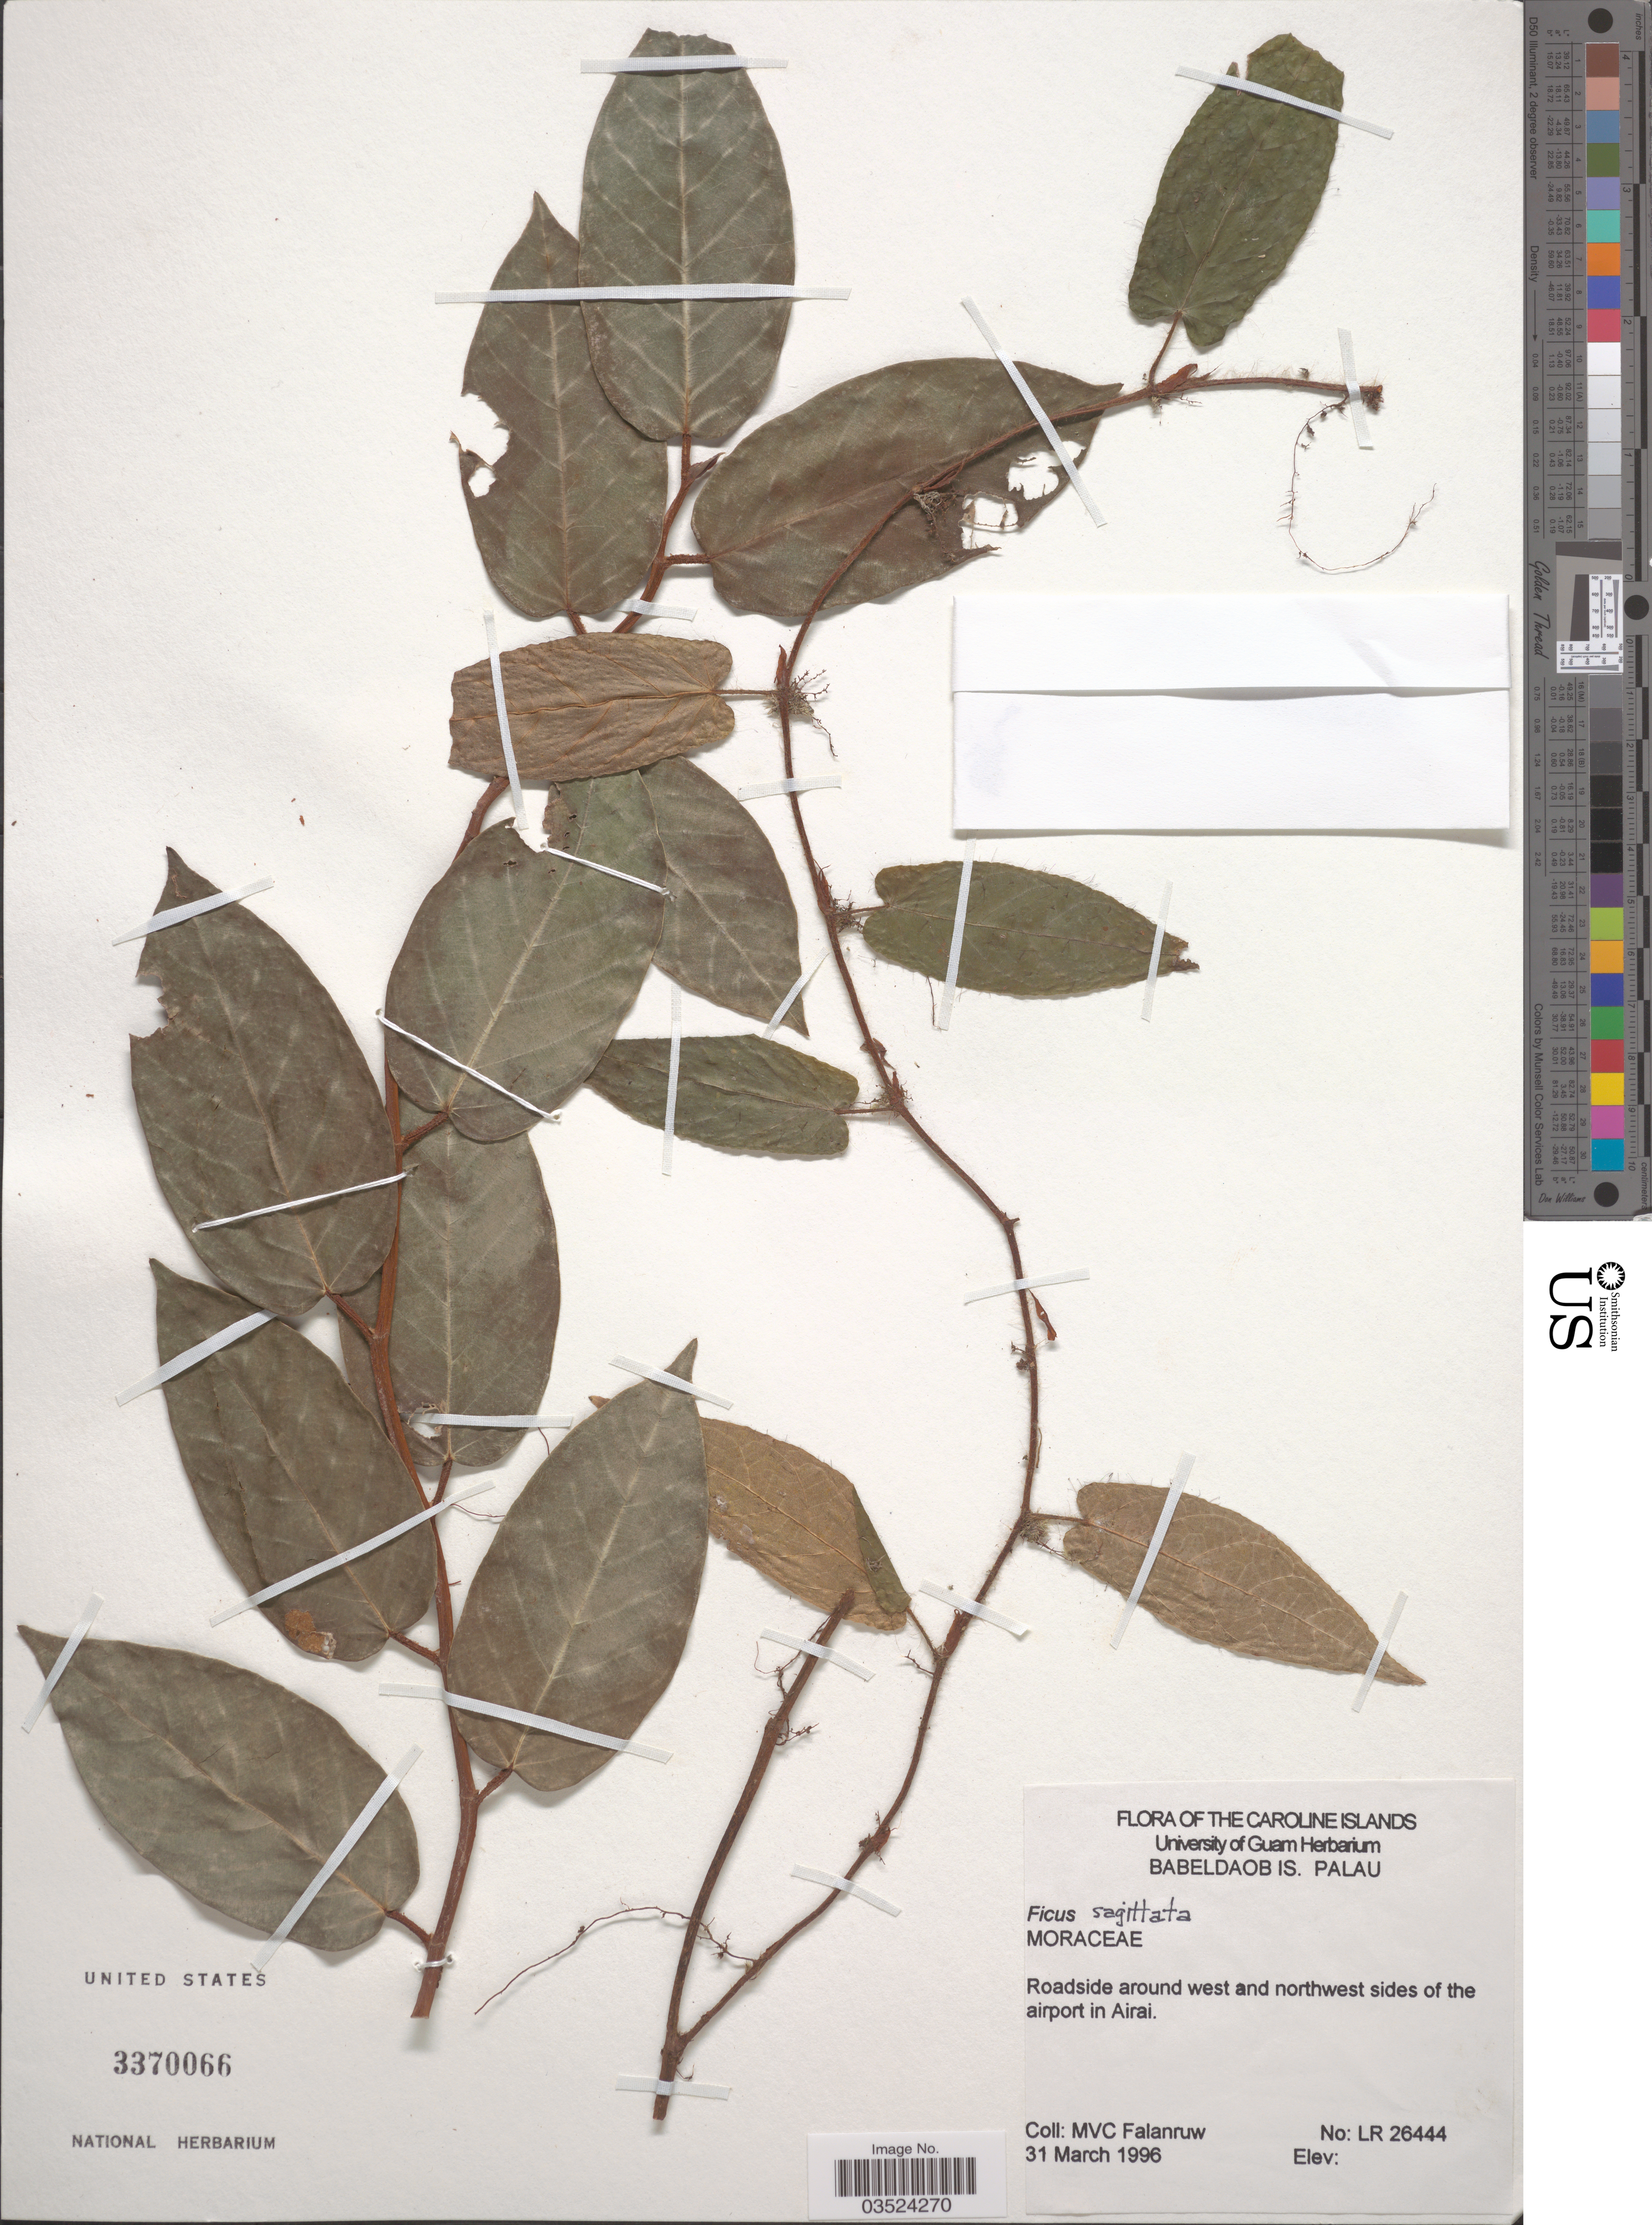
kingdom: Plantae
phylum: Tracheophyta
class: Magnoliopsida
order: Rosales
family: Moraceae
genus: Ficus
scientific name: Ficus sagittata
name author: Vahl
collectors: M. V. Falanruw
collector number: LR 26444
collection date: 1996-03-31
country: Palau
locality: The Caroline Islands. Babeldaob Is.? Palau.? Roadside around west and northwest sides of the airport in Airai.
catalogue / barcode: US 3370066